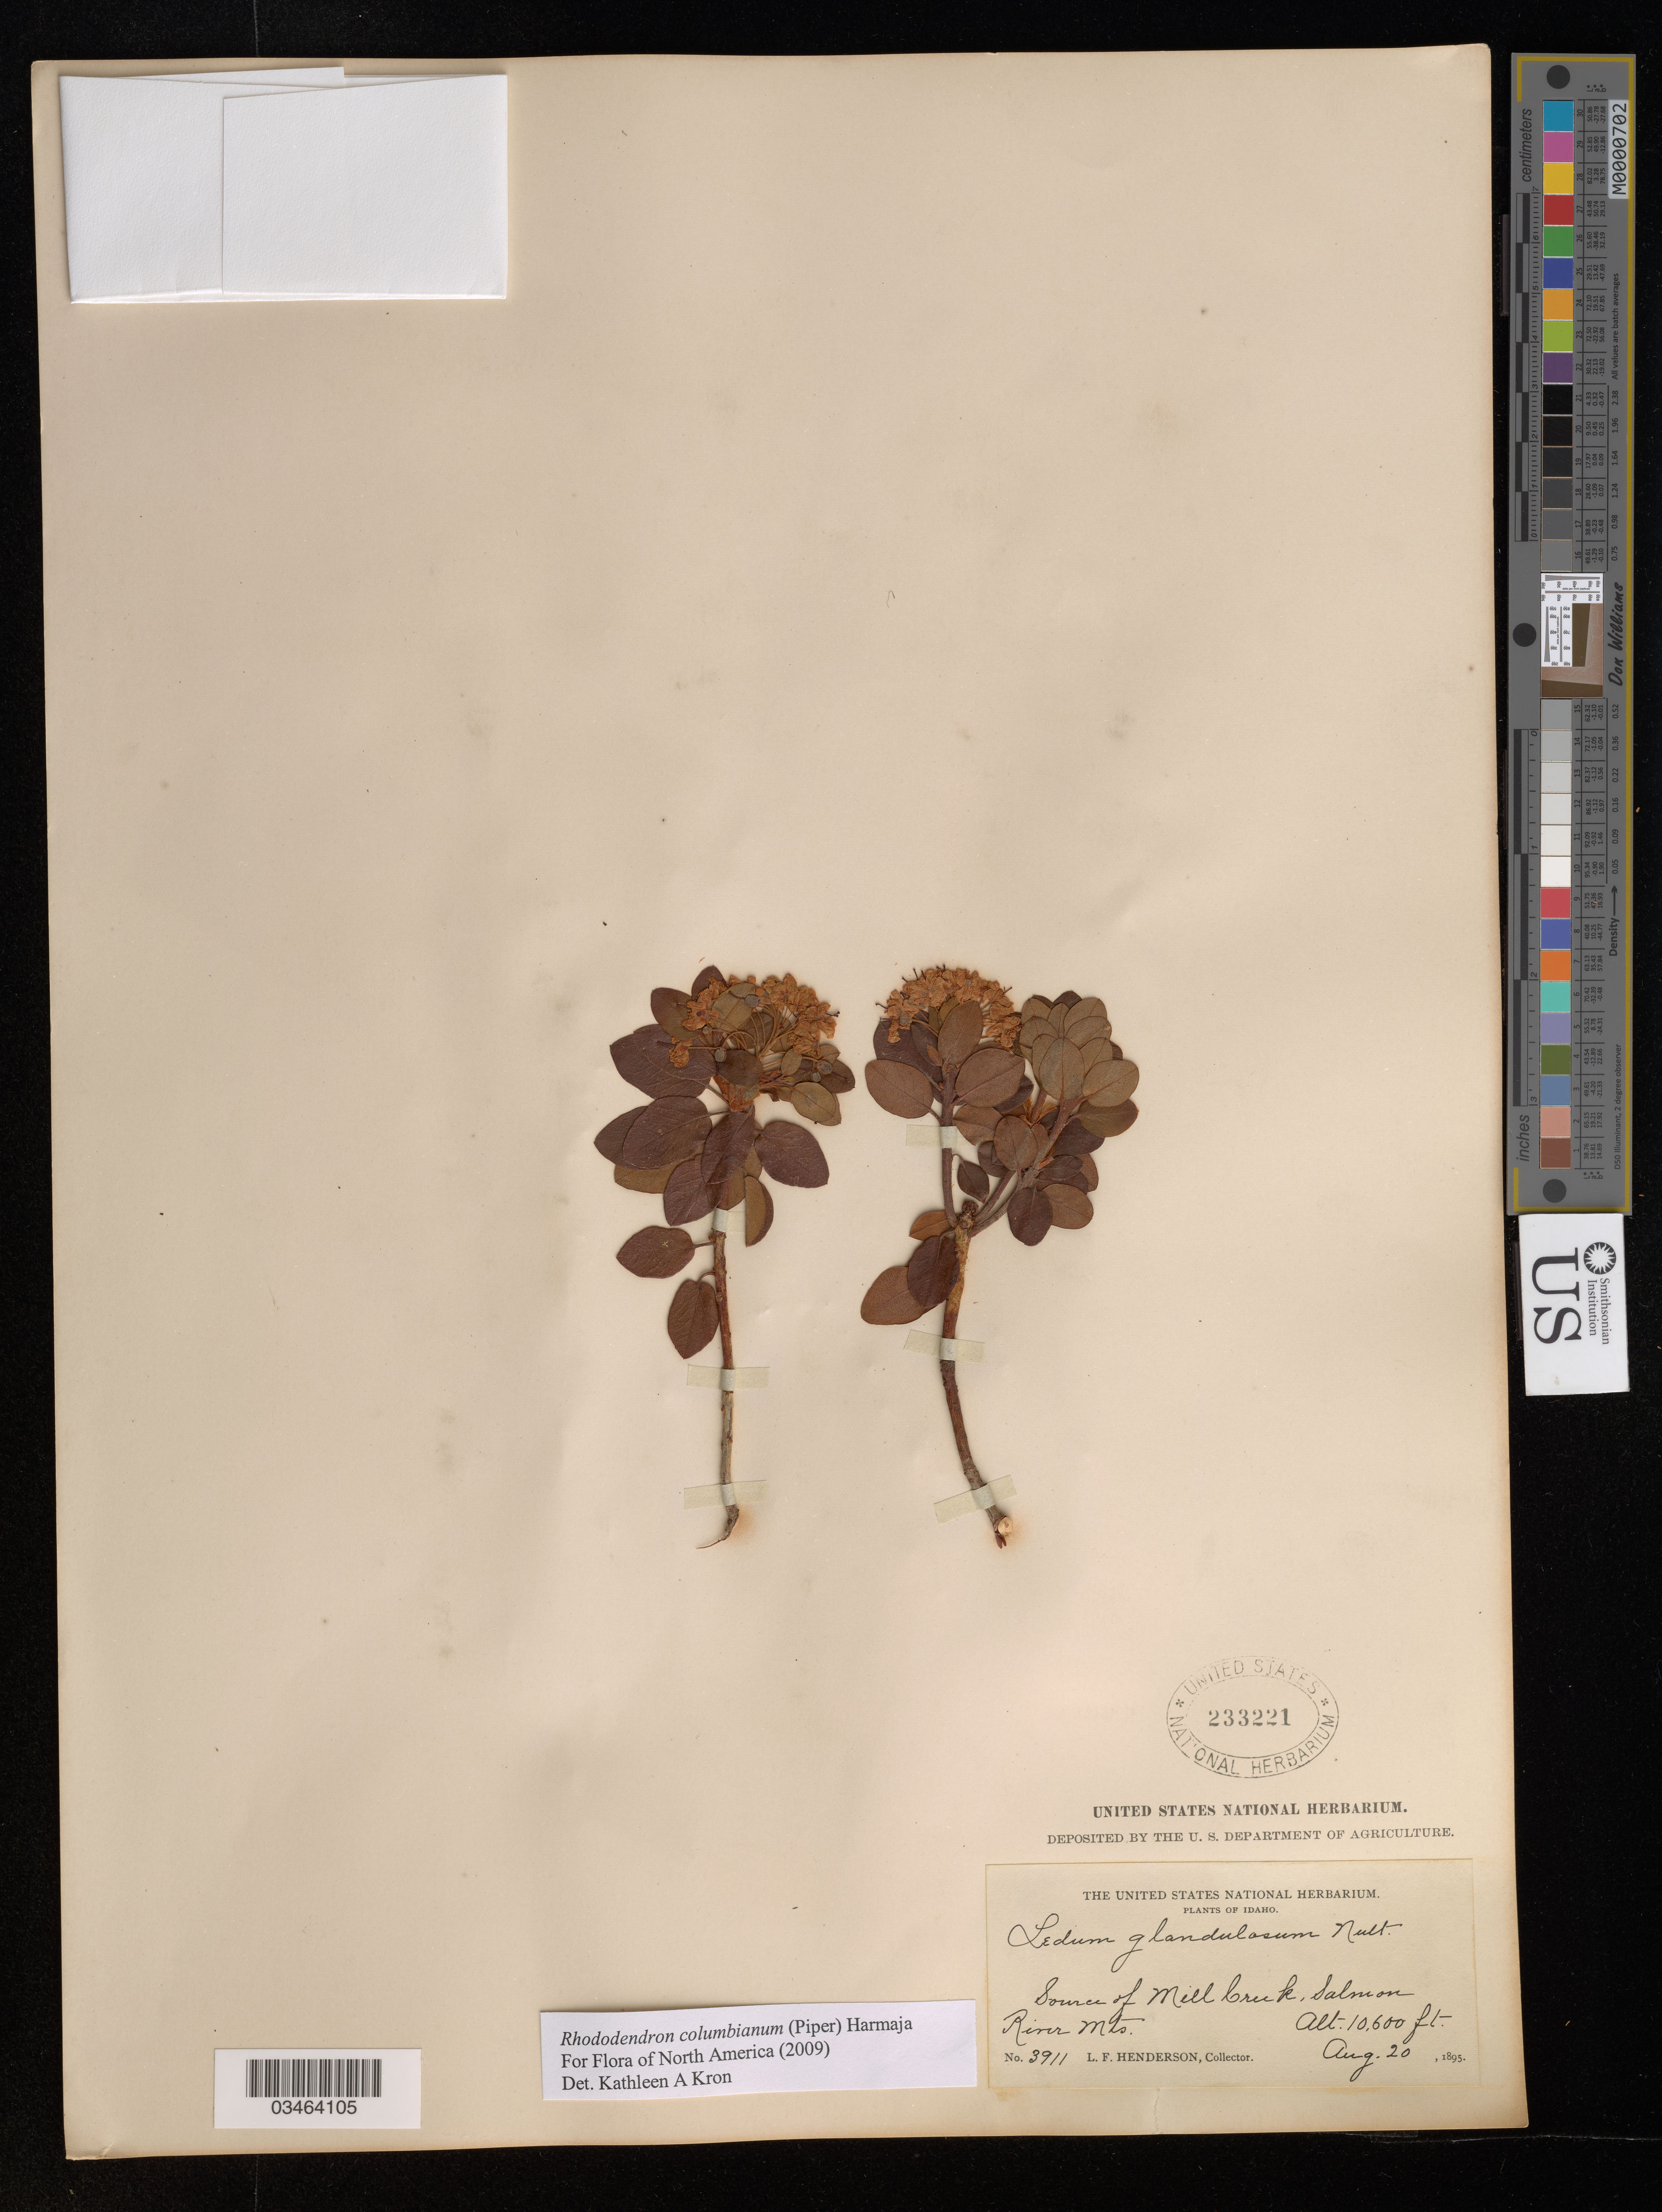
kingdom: Plantae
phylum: Tracheophyta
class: Magnoliopsida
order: Ericales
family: Ericaceae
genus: Rhododendron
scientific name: Rhododendron columbianum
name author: (Piper) Harmaja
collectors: L. F. Henderson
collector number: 3911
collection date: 1895-08-20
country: United States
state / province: Idaho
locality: Source of Mill Creek, Salmon River Mts.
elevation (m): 3231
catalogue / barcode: US 233221